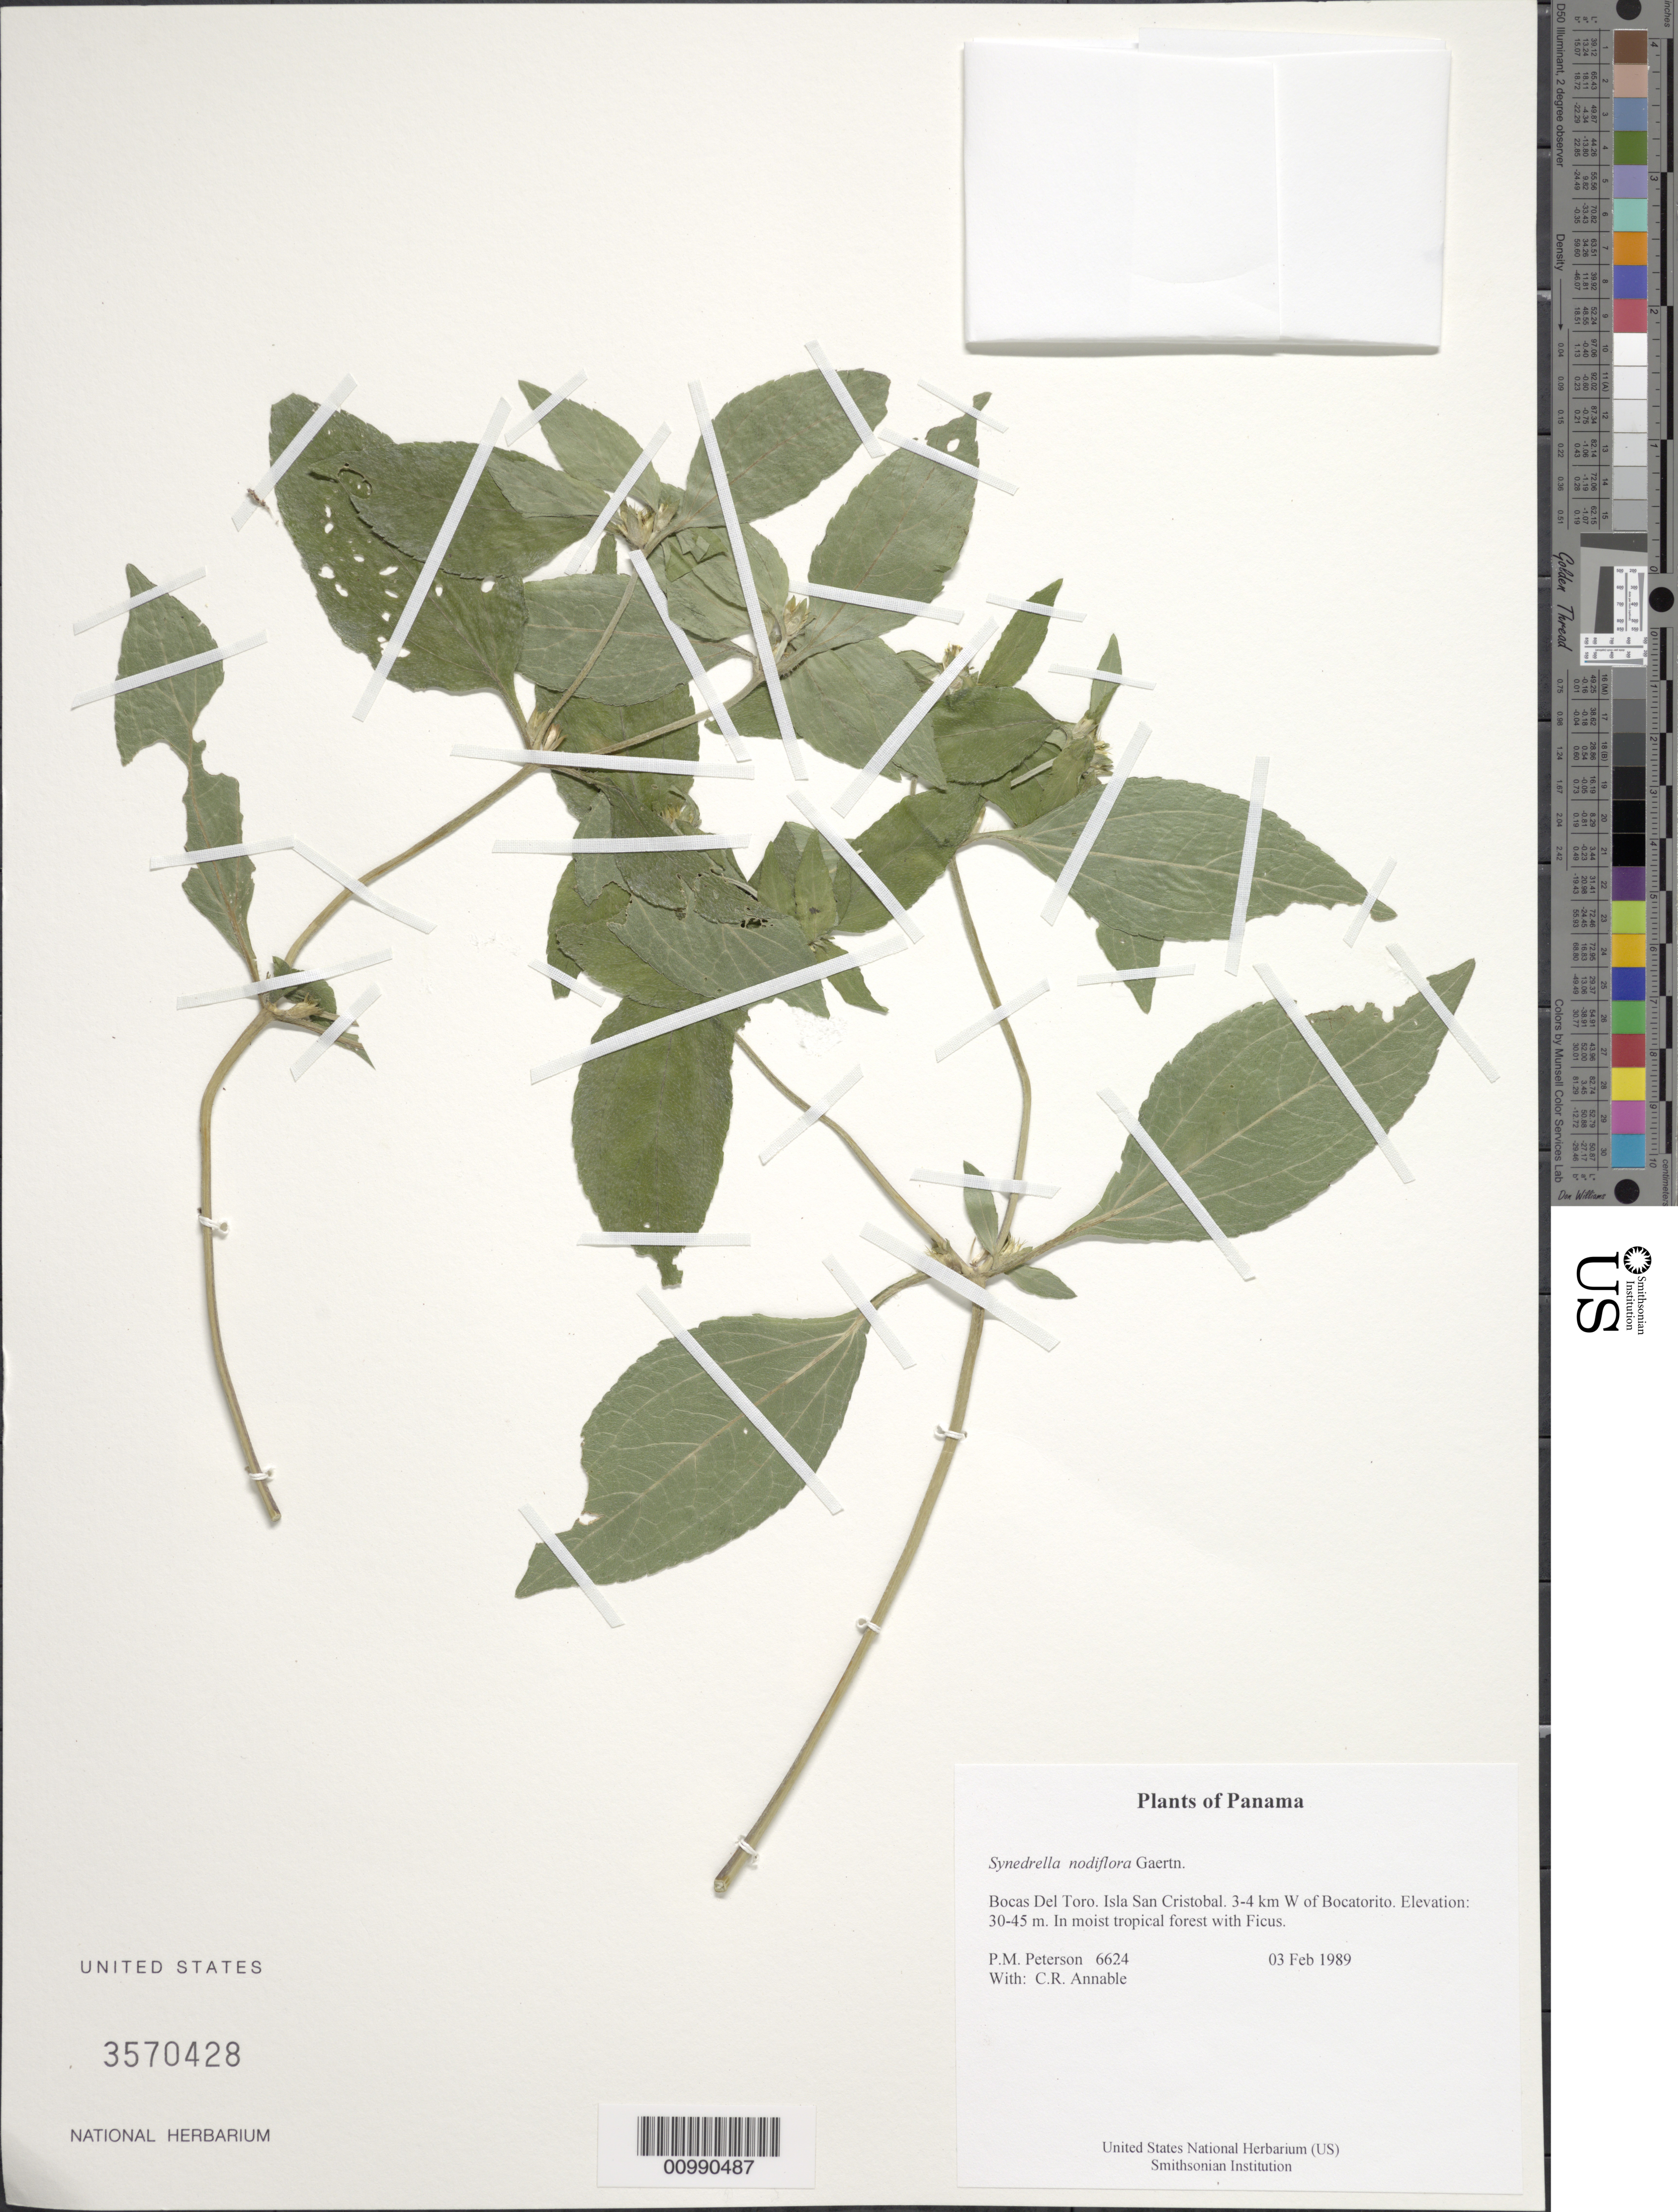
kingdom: Plantae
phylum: Tracheophyta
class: Magnoliopsida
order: Asterales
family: Asteraceae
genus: Synedrella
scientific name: Synedrella nodiflora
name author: (L.) Gaertn.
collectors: P. M. Peterson & C. R. Annable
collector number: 06624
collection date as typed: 03 Feb 1989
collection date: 1989-02-03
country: Panama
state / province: Bocas del Toro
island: San Cristobal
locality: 3-4 km W of Bocatorito.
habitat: In moist tropical forest with Ficus.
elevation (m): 30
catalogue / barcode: US 3570428